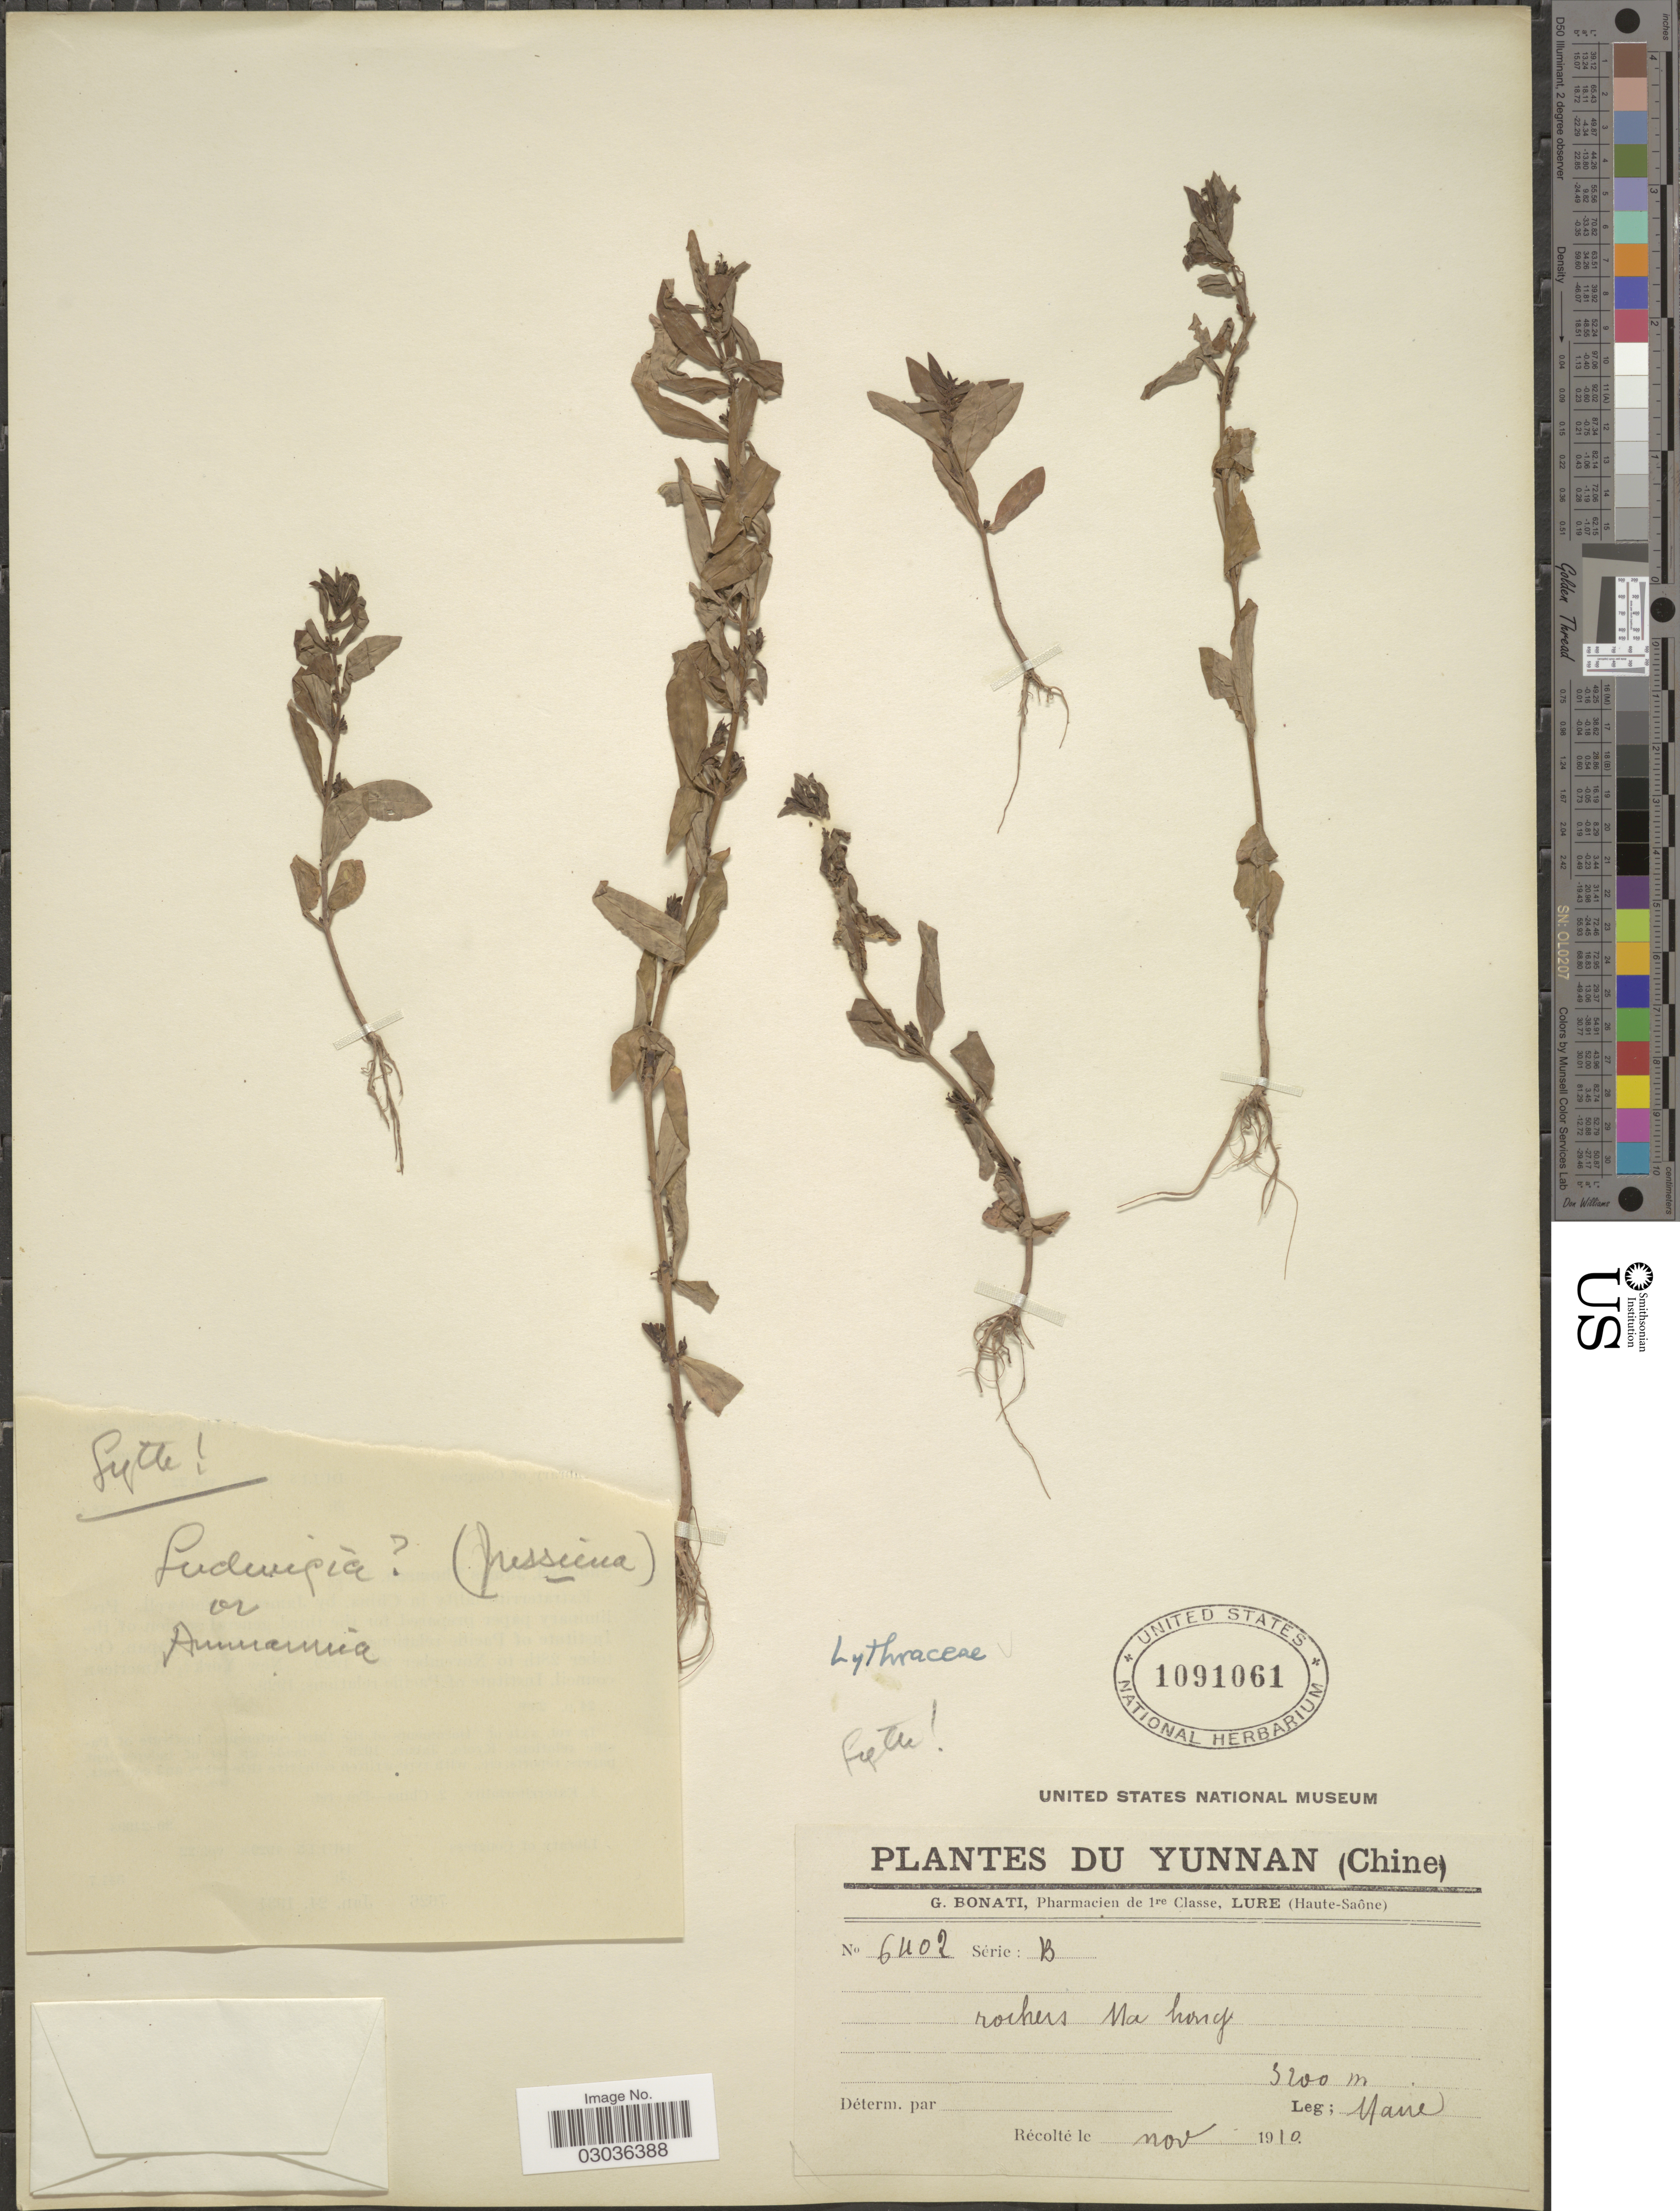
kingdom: Plantae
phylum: Tracheophyta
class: Magnoliopsida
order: Myrtales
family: Lythraceae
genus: Ammannia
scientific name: Ammannia sp.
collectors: Maire, --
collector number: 6402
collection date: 1910-11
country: China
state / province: Yunnan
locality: Rochers Na hong [interpreted].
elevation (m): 3200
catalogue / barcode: US 1091061